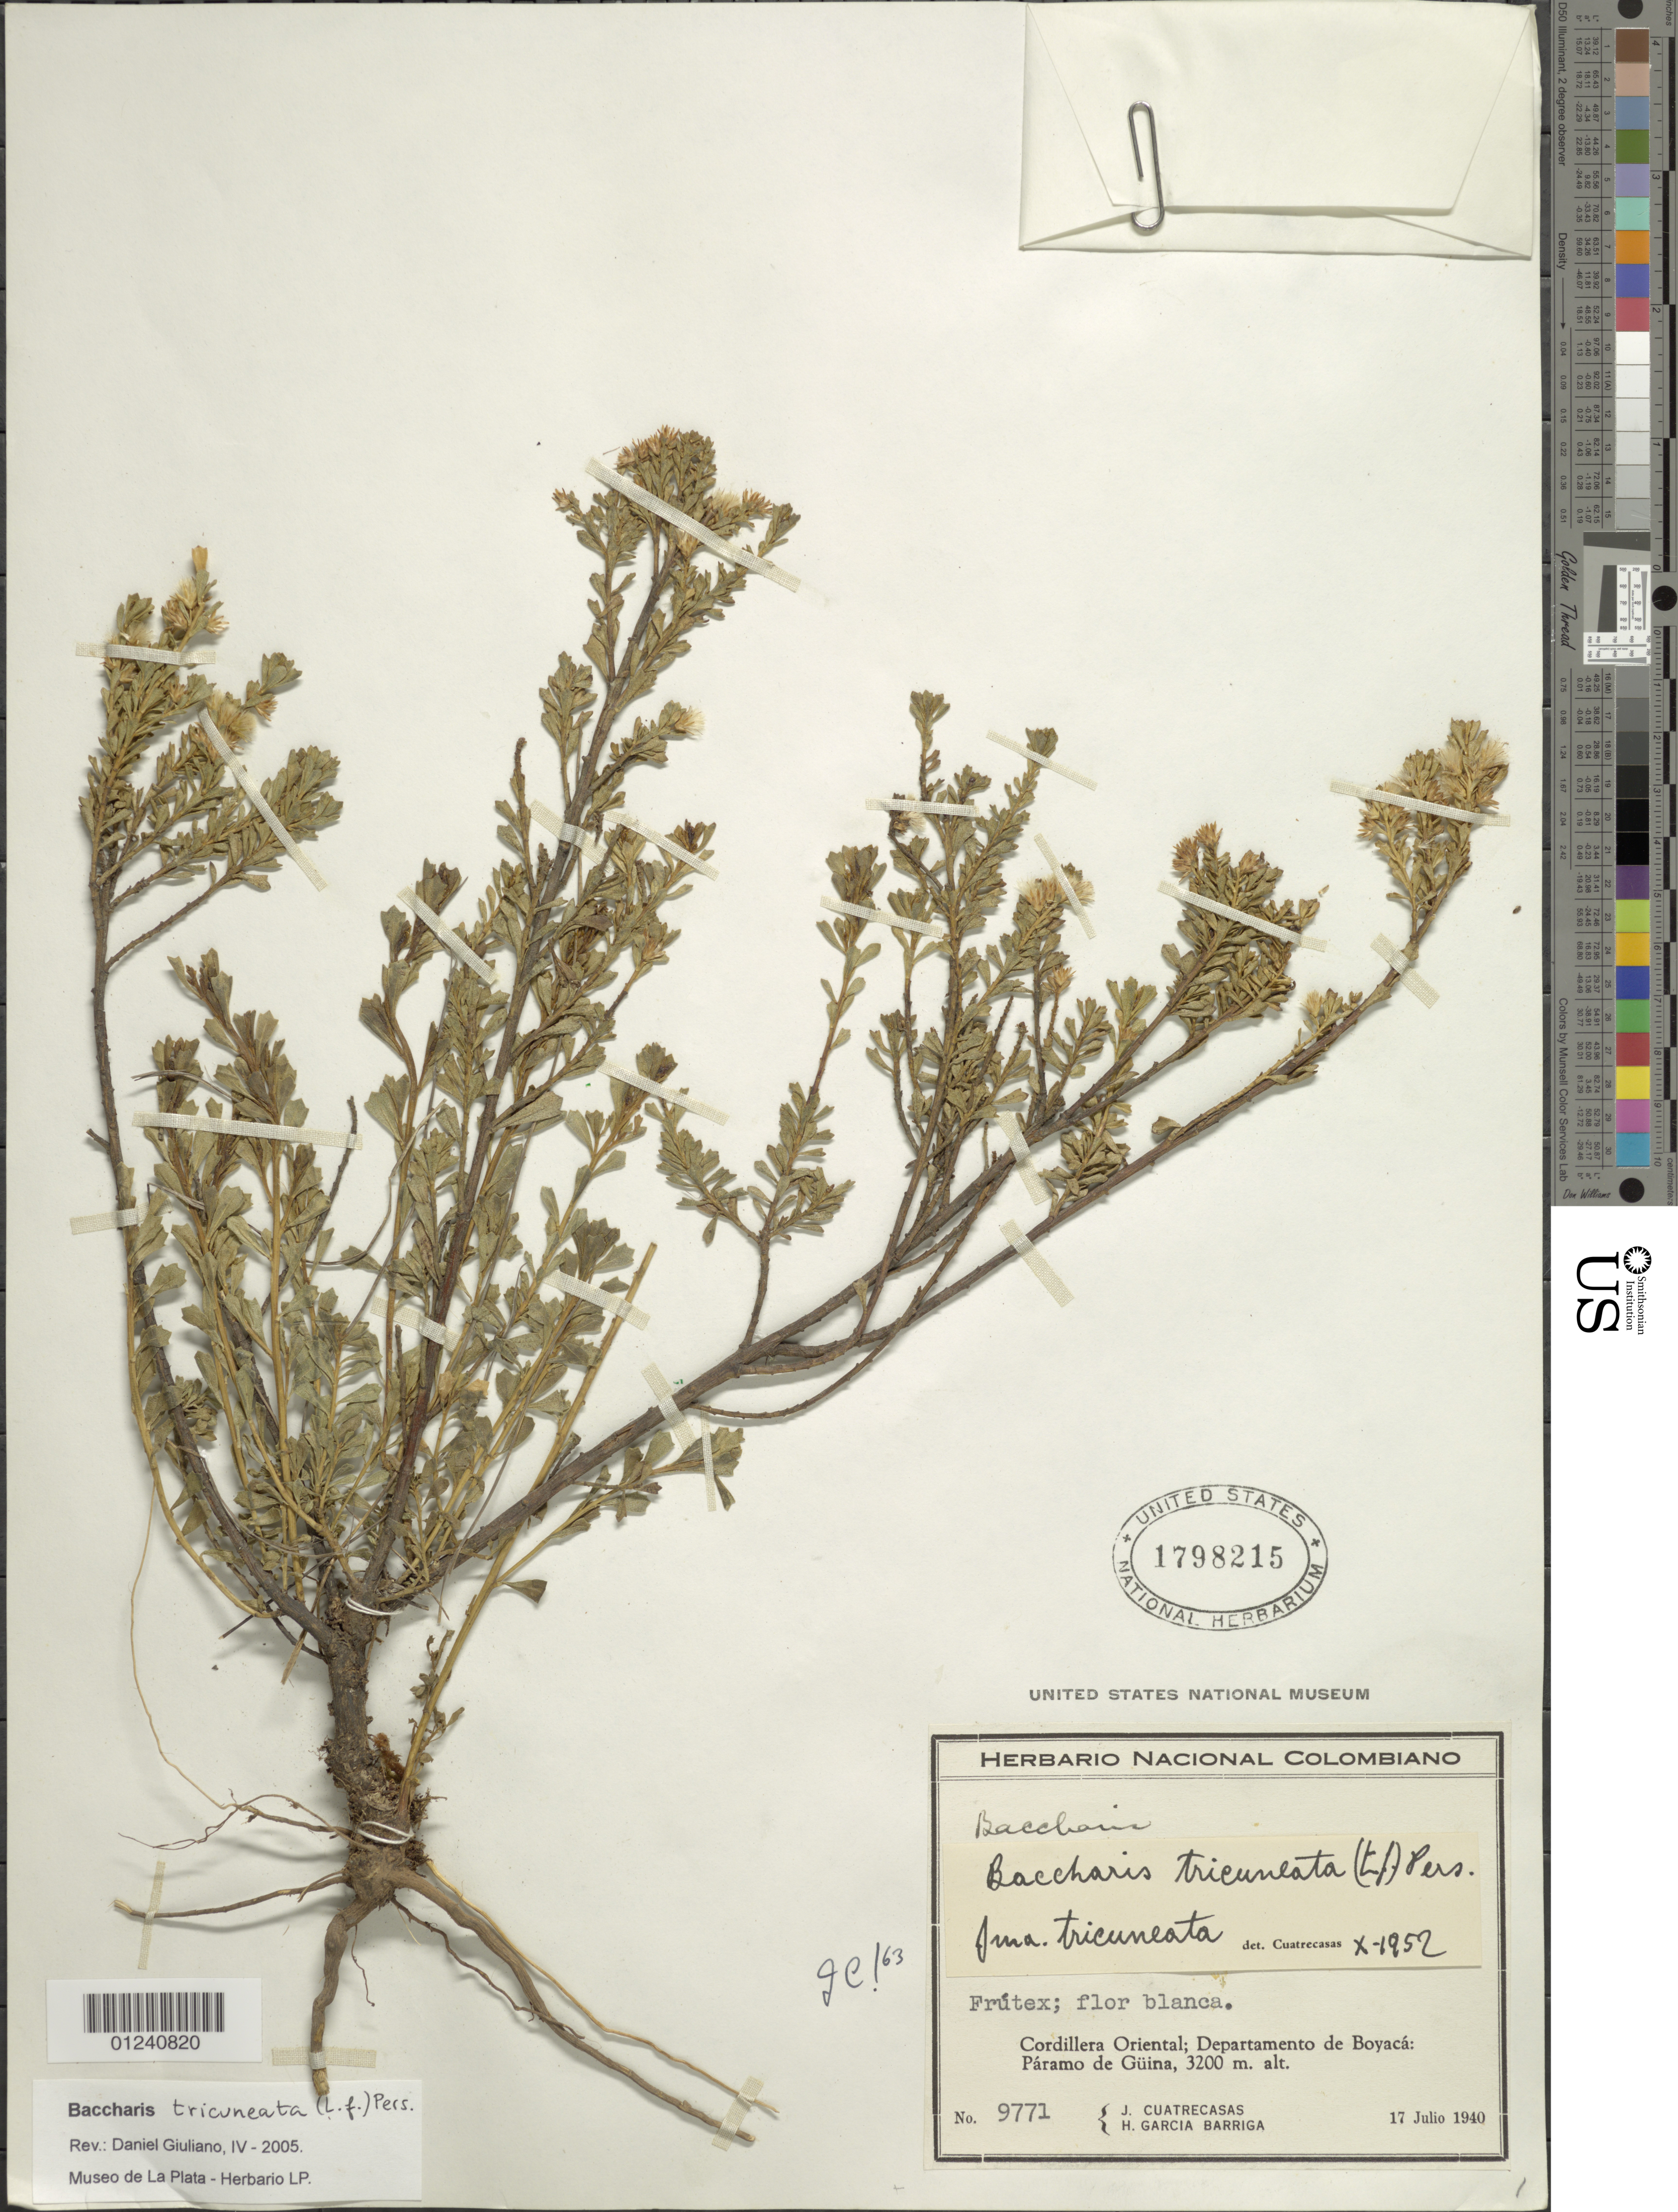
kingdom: Plantae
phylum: Tracheophyta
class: Magnoliopsida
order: Asterales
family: Asteraceae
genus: Baccharis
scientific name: Baccharis tricuneata f. tricuneata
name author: (L. f.) Pers.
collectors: J. Cuatrecasas & H. García Barriga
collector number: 9771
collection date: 1940-07-17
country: Colombia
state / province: Boyacá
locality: Paramo de Güina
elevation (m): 3200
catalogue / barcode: US 1798215